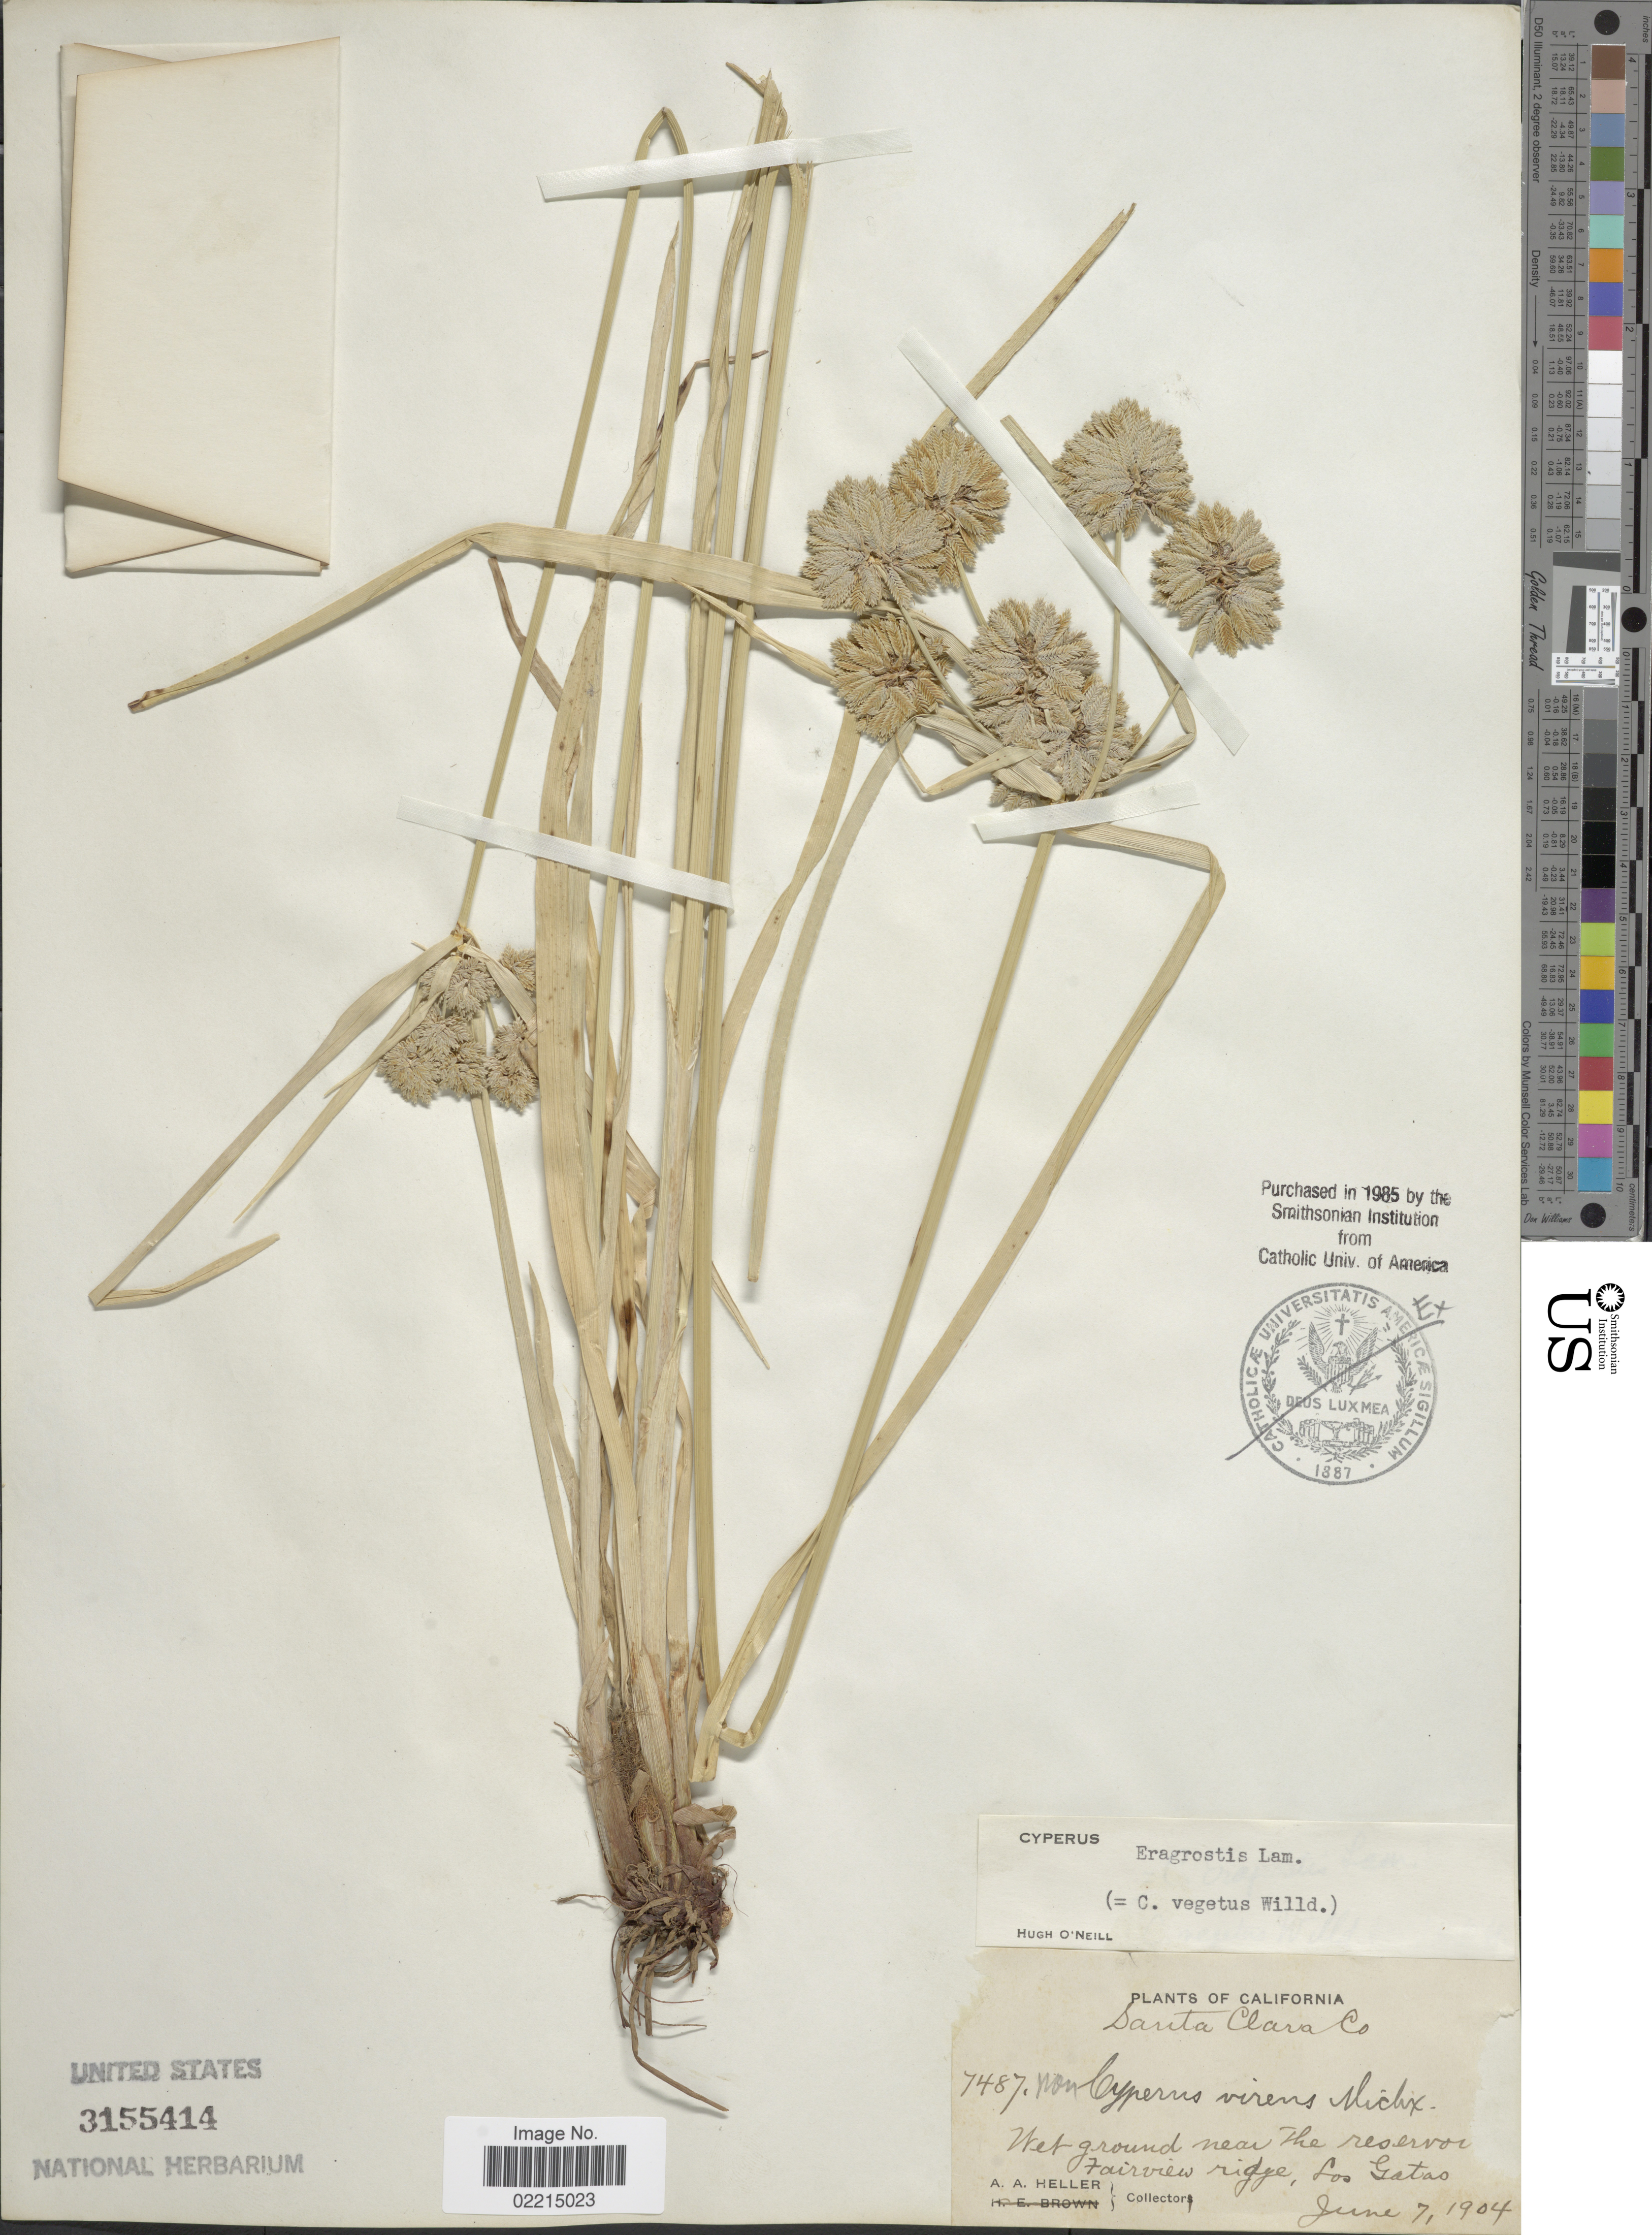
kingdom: Plantae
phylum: Tracheophyta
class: Liliopsida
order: Poales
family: Cyperaceae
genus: Cyperus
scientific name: Cyperus eragrostis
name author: Lam.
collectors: A. A. Heller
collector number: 7487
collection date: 1904-06-07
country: United States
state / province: California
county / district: Santa Clara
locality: Santa Clara Co. Near the reservor Fairview ridge, Los Gatas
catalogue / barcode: US 3155414